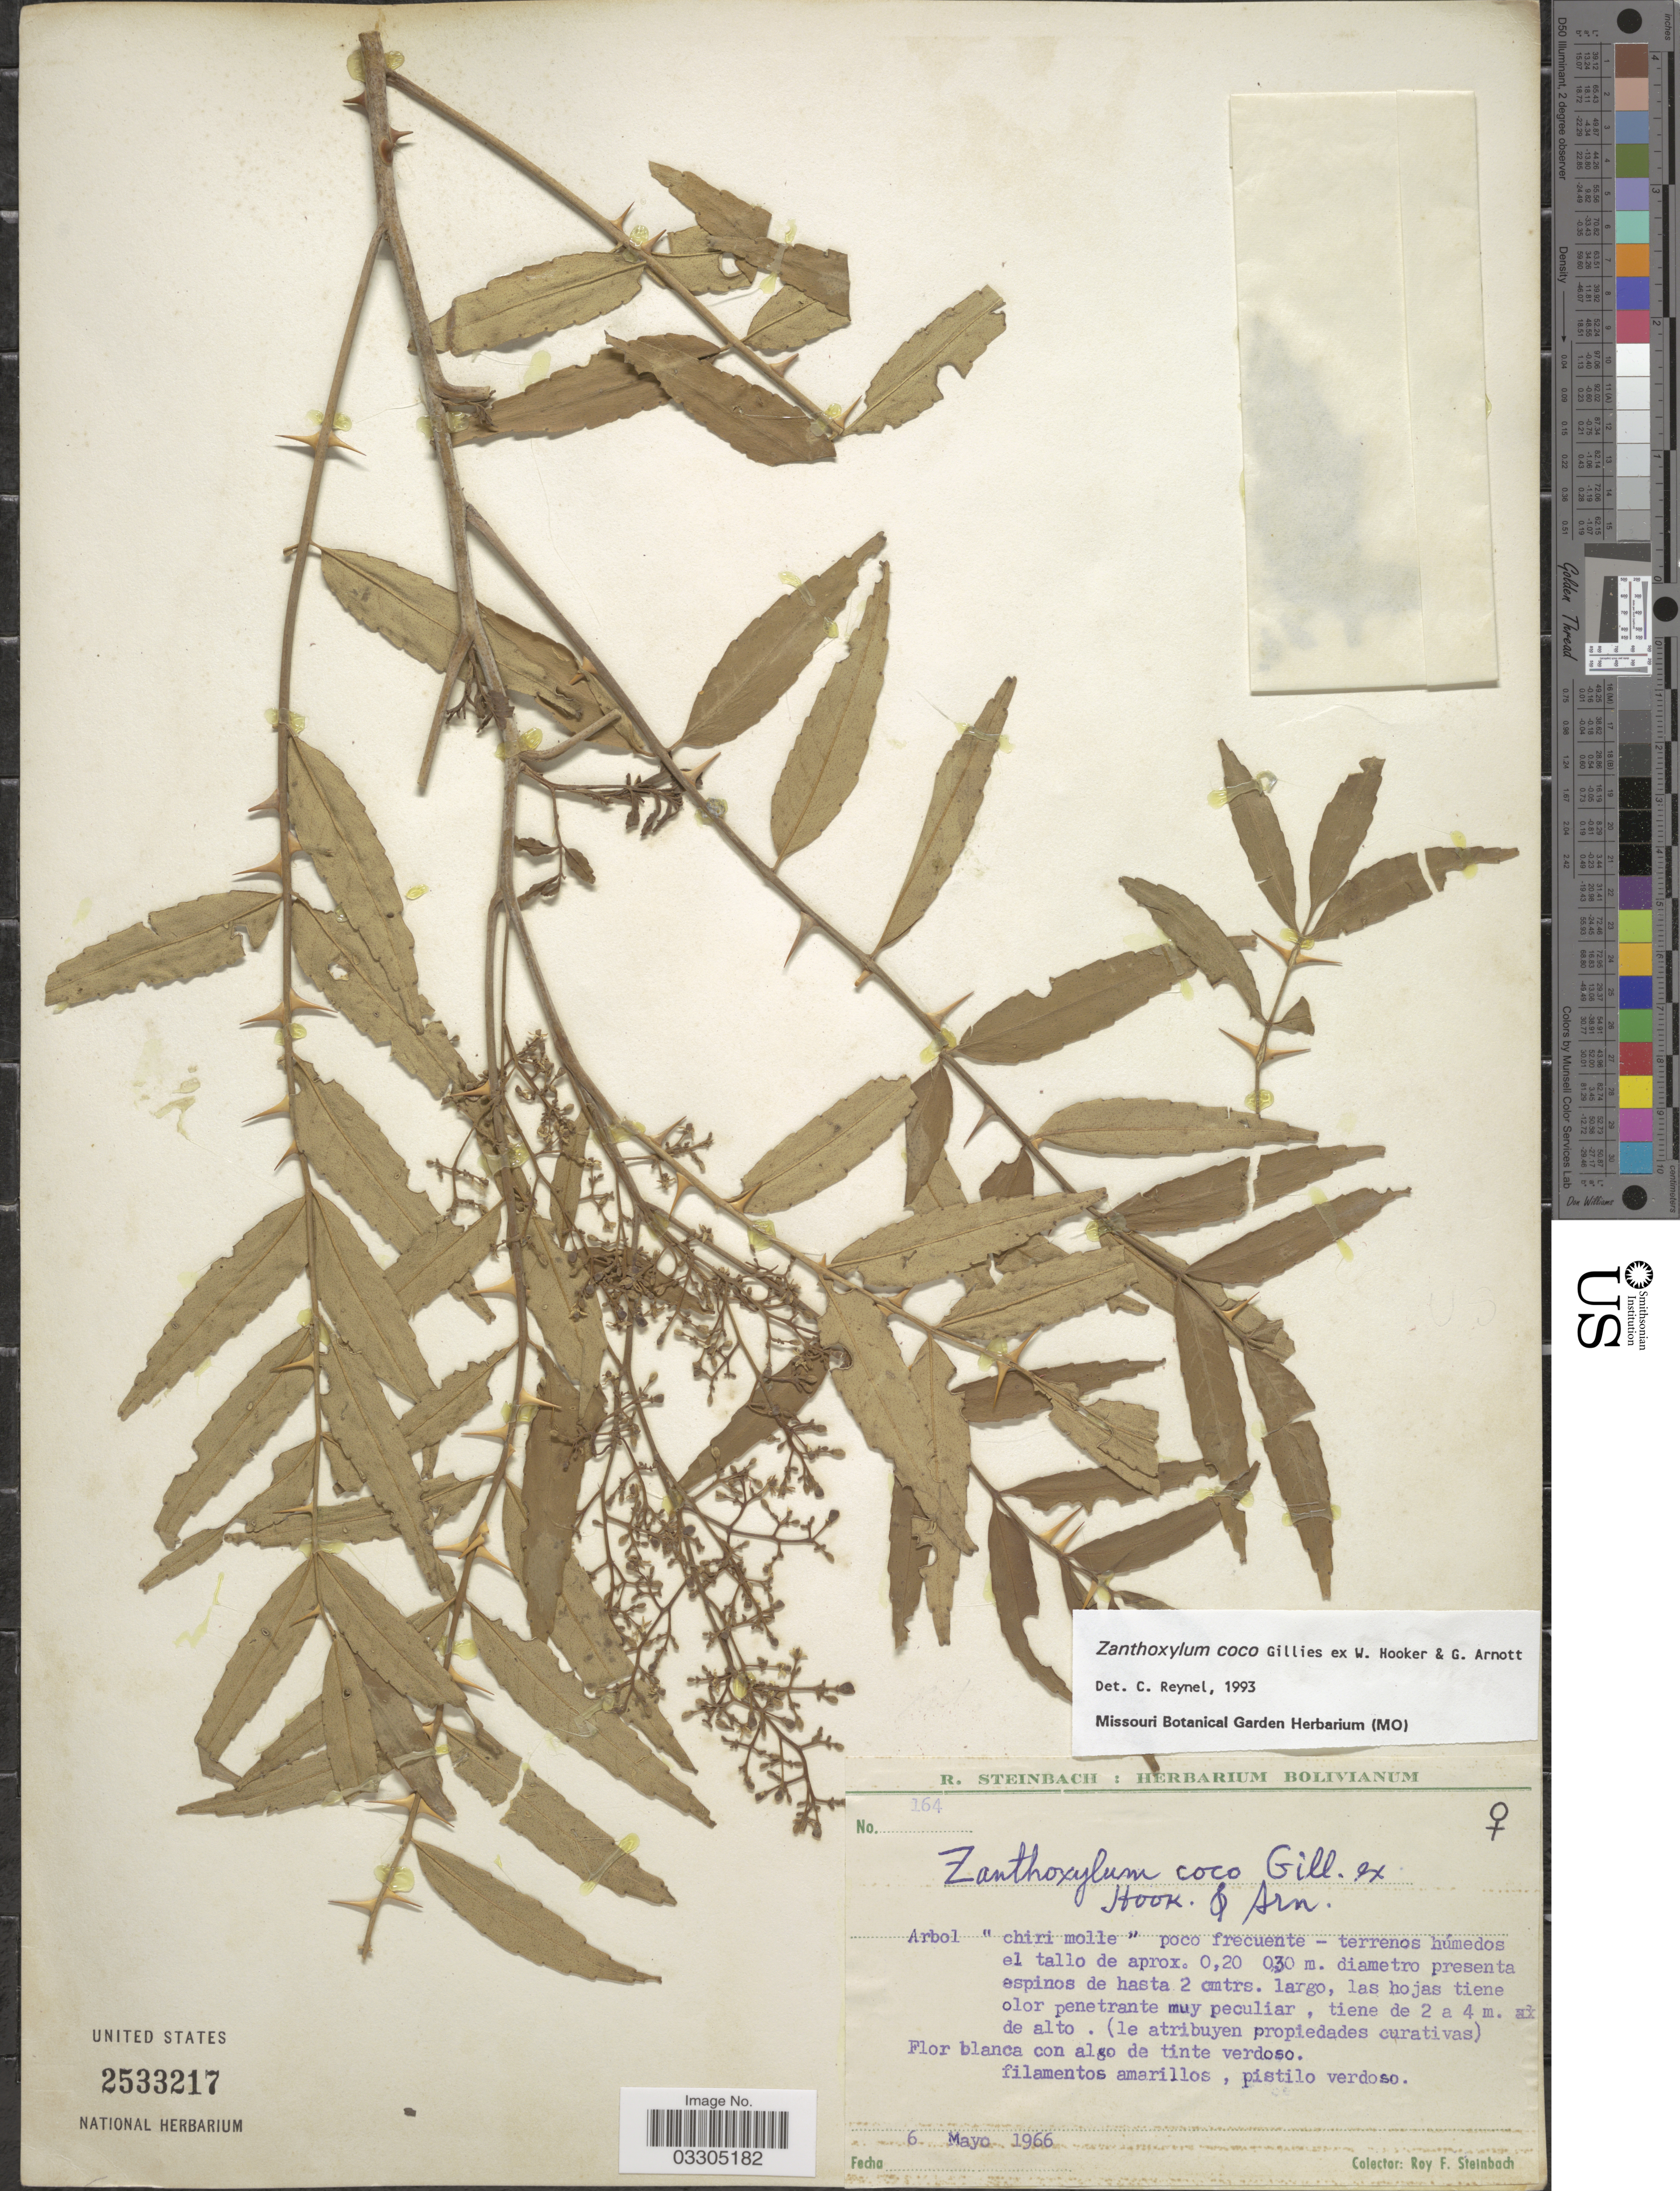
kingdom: Plantae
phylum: Tracheophyta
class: Magnoliopsida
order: Sapindales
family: Rutaceae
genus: Zanthoxylum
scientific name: Zanthoxylum coco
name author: Hook. & Arn.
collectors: R. F. Steinbach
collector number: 164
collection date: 1966-05-06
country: Bolivia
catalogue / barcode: US 2533217